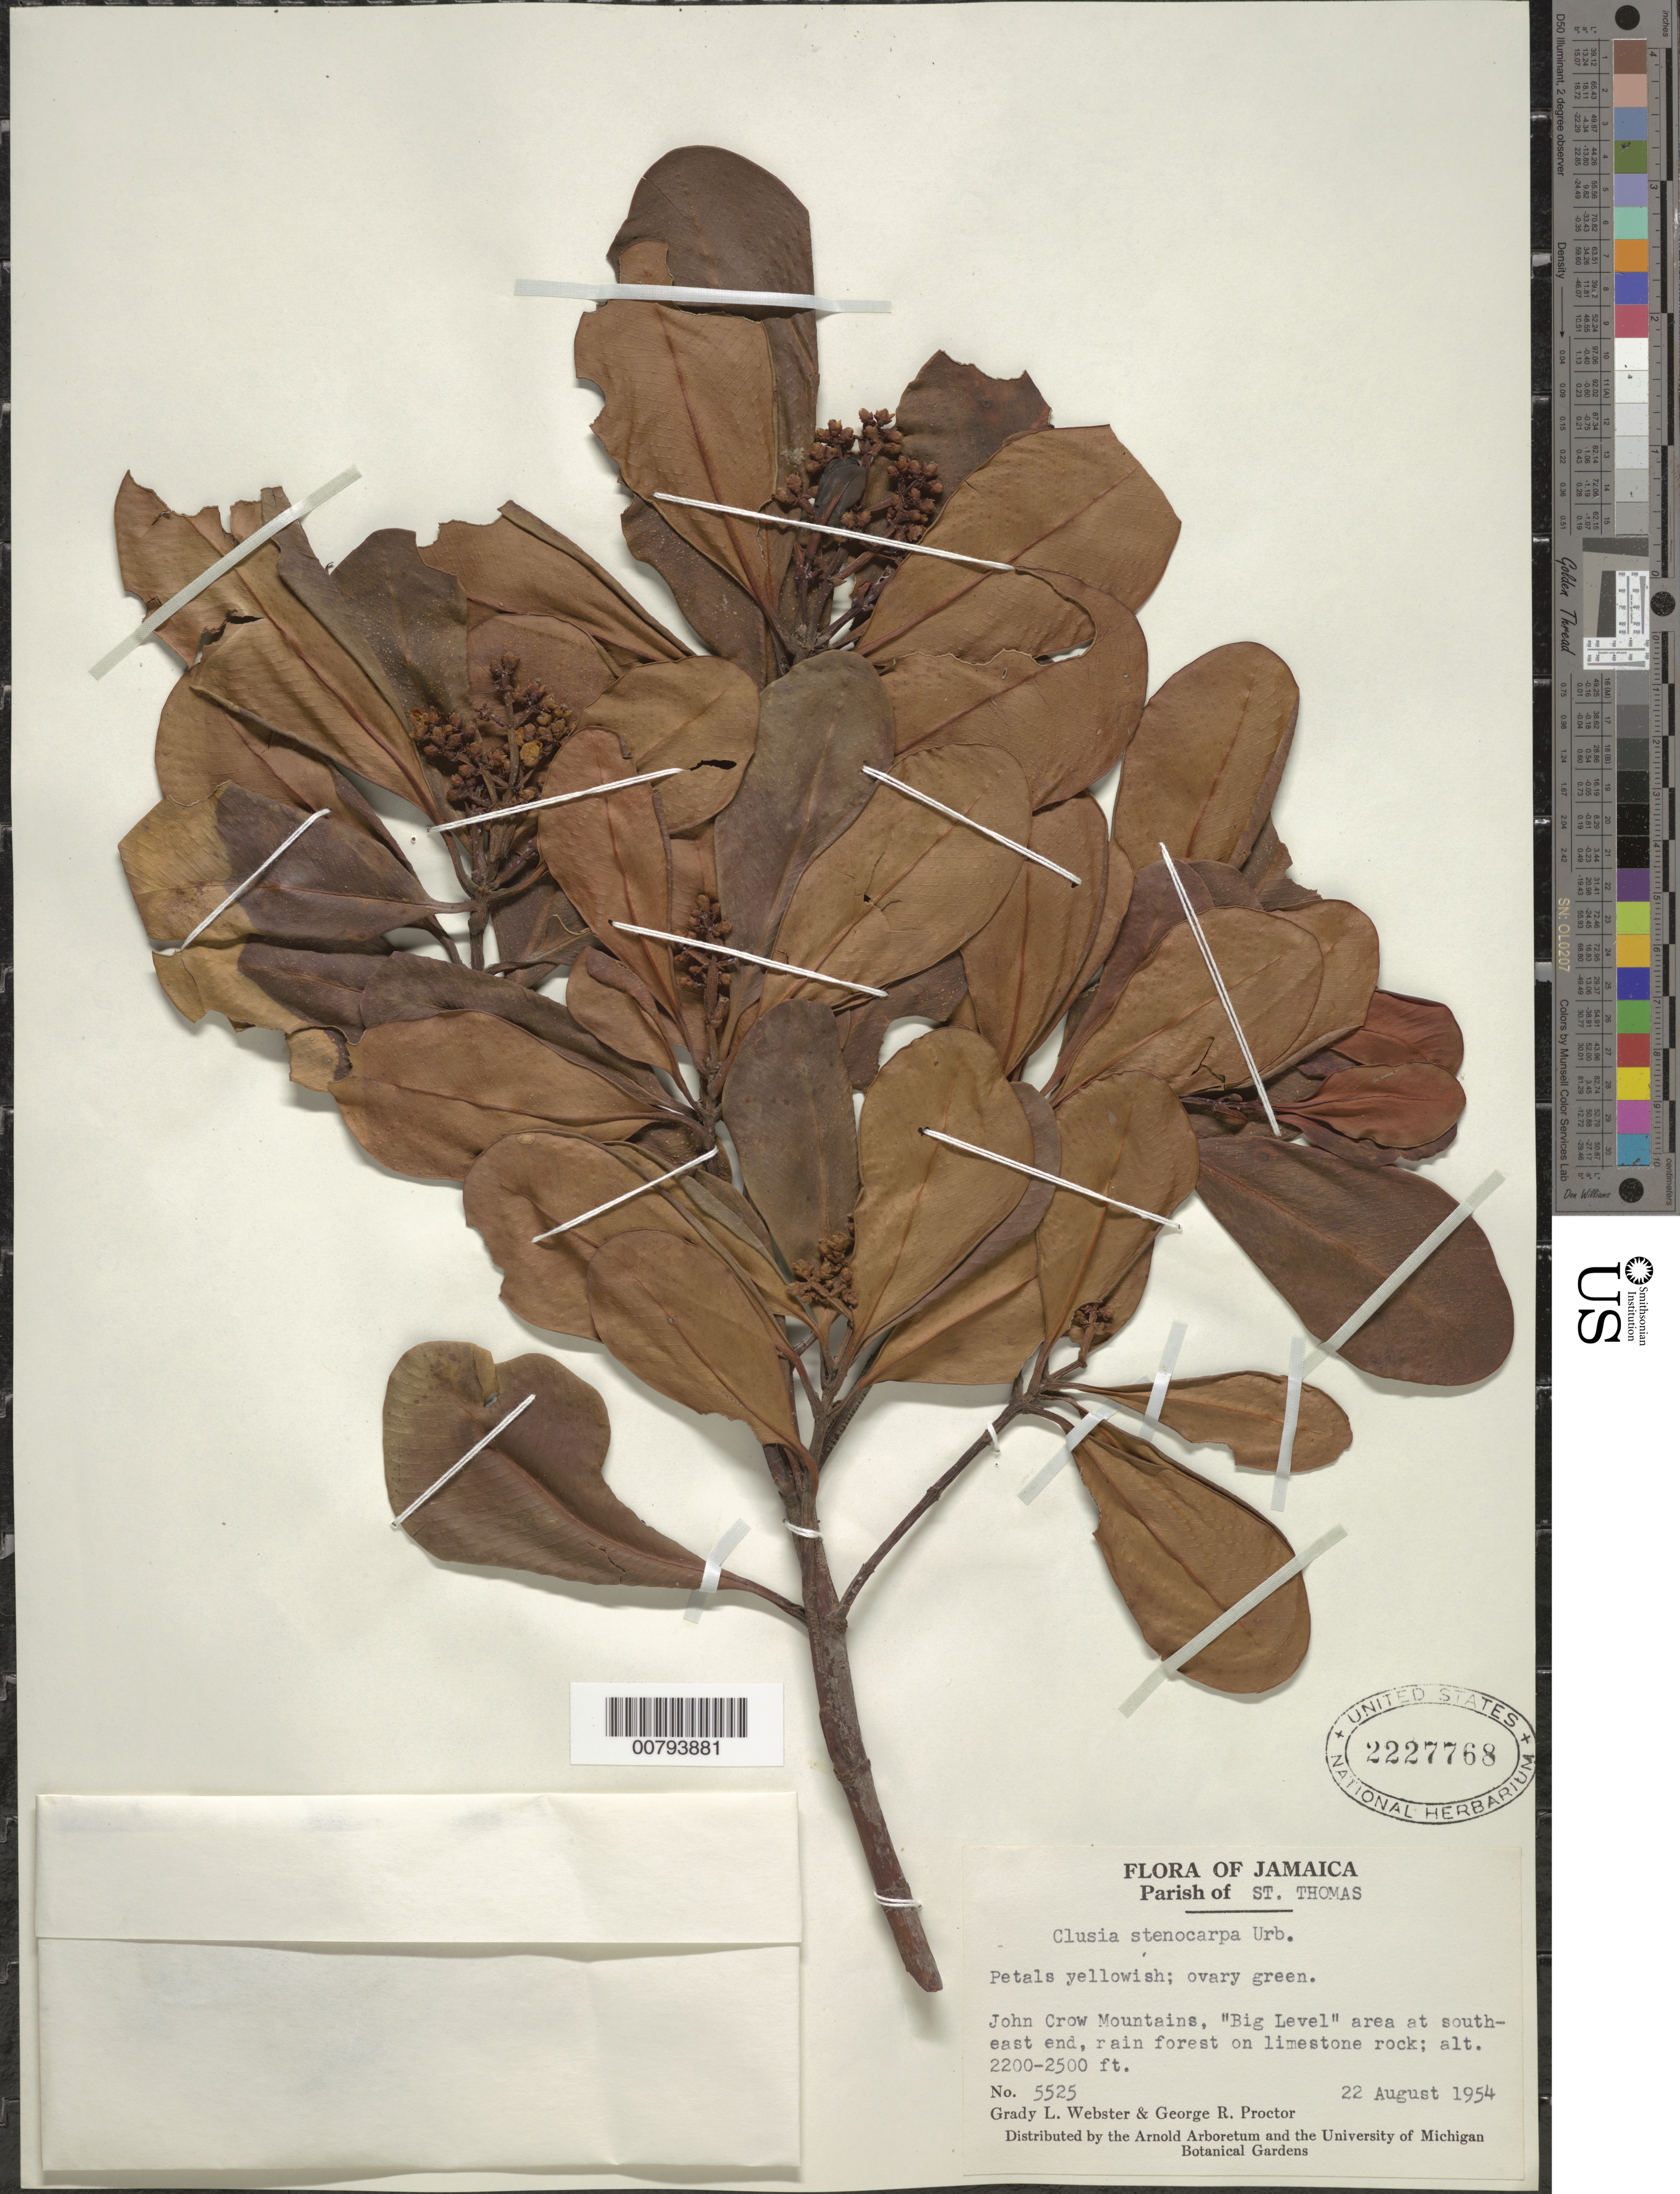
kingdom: Plantae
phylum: Tracheophyta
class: Magnoliopsida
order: Malpighiales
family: Clusiaceae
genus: Clusia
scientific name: Clusia stenocarpa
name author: Urb.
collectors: G. L. Webster & G. R. Proctor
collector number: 5525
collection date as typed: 22 Aug 1954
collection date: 1954-08-22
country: Jamaica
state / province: Saint Thomas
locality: John Crow Mountains, "Big Level" area at southeast end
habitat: Rainforest on limestone rock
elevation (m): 671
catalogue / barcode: US 2227768